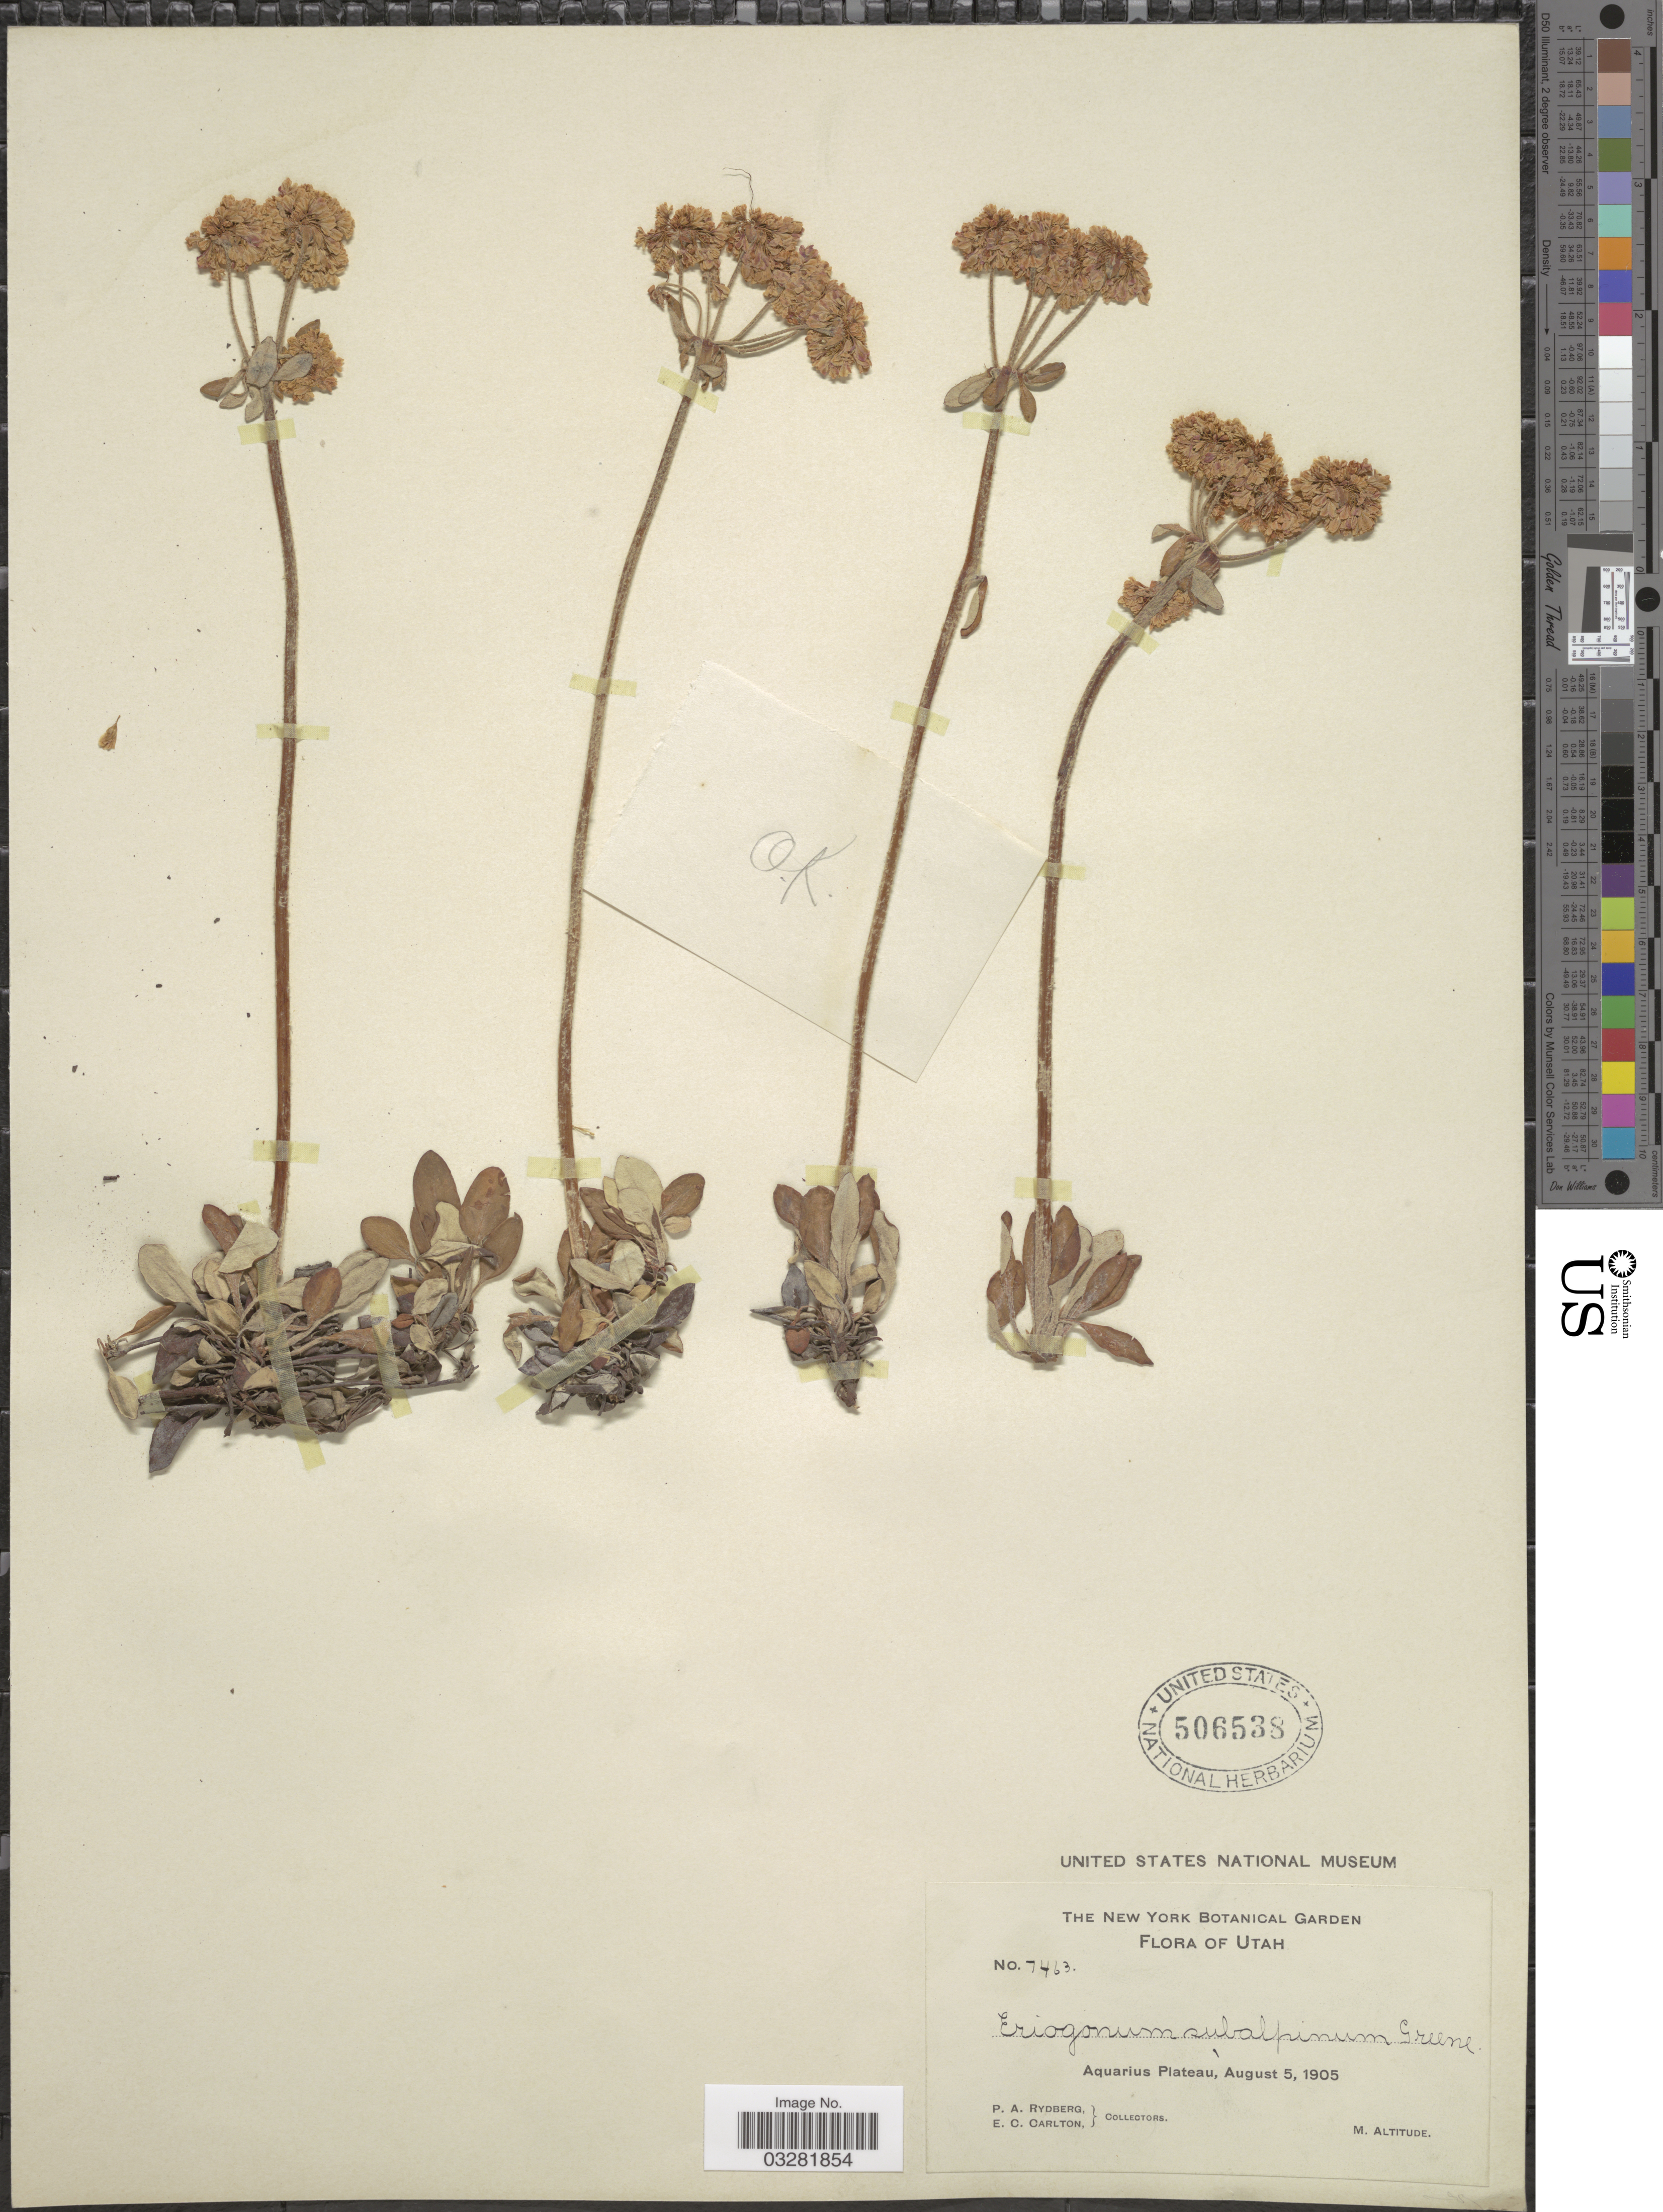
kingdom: Plantae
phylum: Tracheophyta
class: Magnoliopsida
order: Caryophyllales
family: Polygonaceae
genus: Eriogonum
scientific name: Eriogonum umbellatum var. subalpinum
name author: M.E. Jones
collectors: P. A. Rydberg & E. Carlton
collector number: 7463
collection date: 1905-08-05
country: United States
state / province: Utah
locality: Aquarius Pleatau.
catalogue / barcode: US 506538